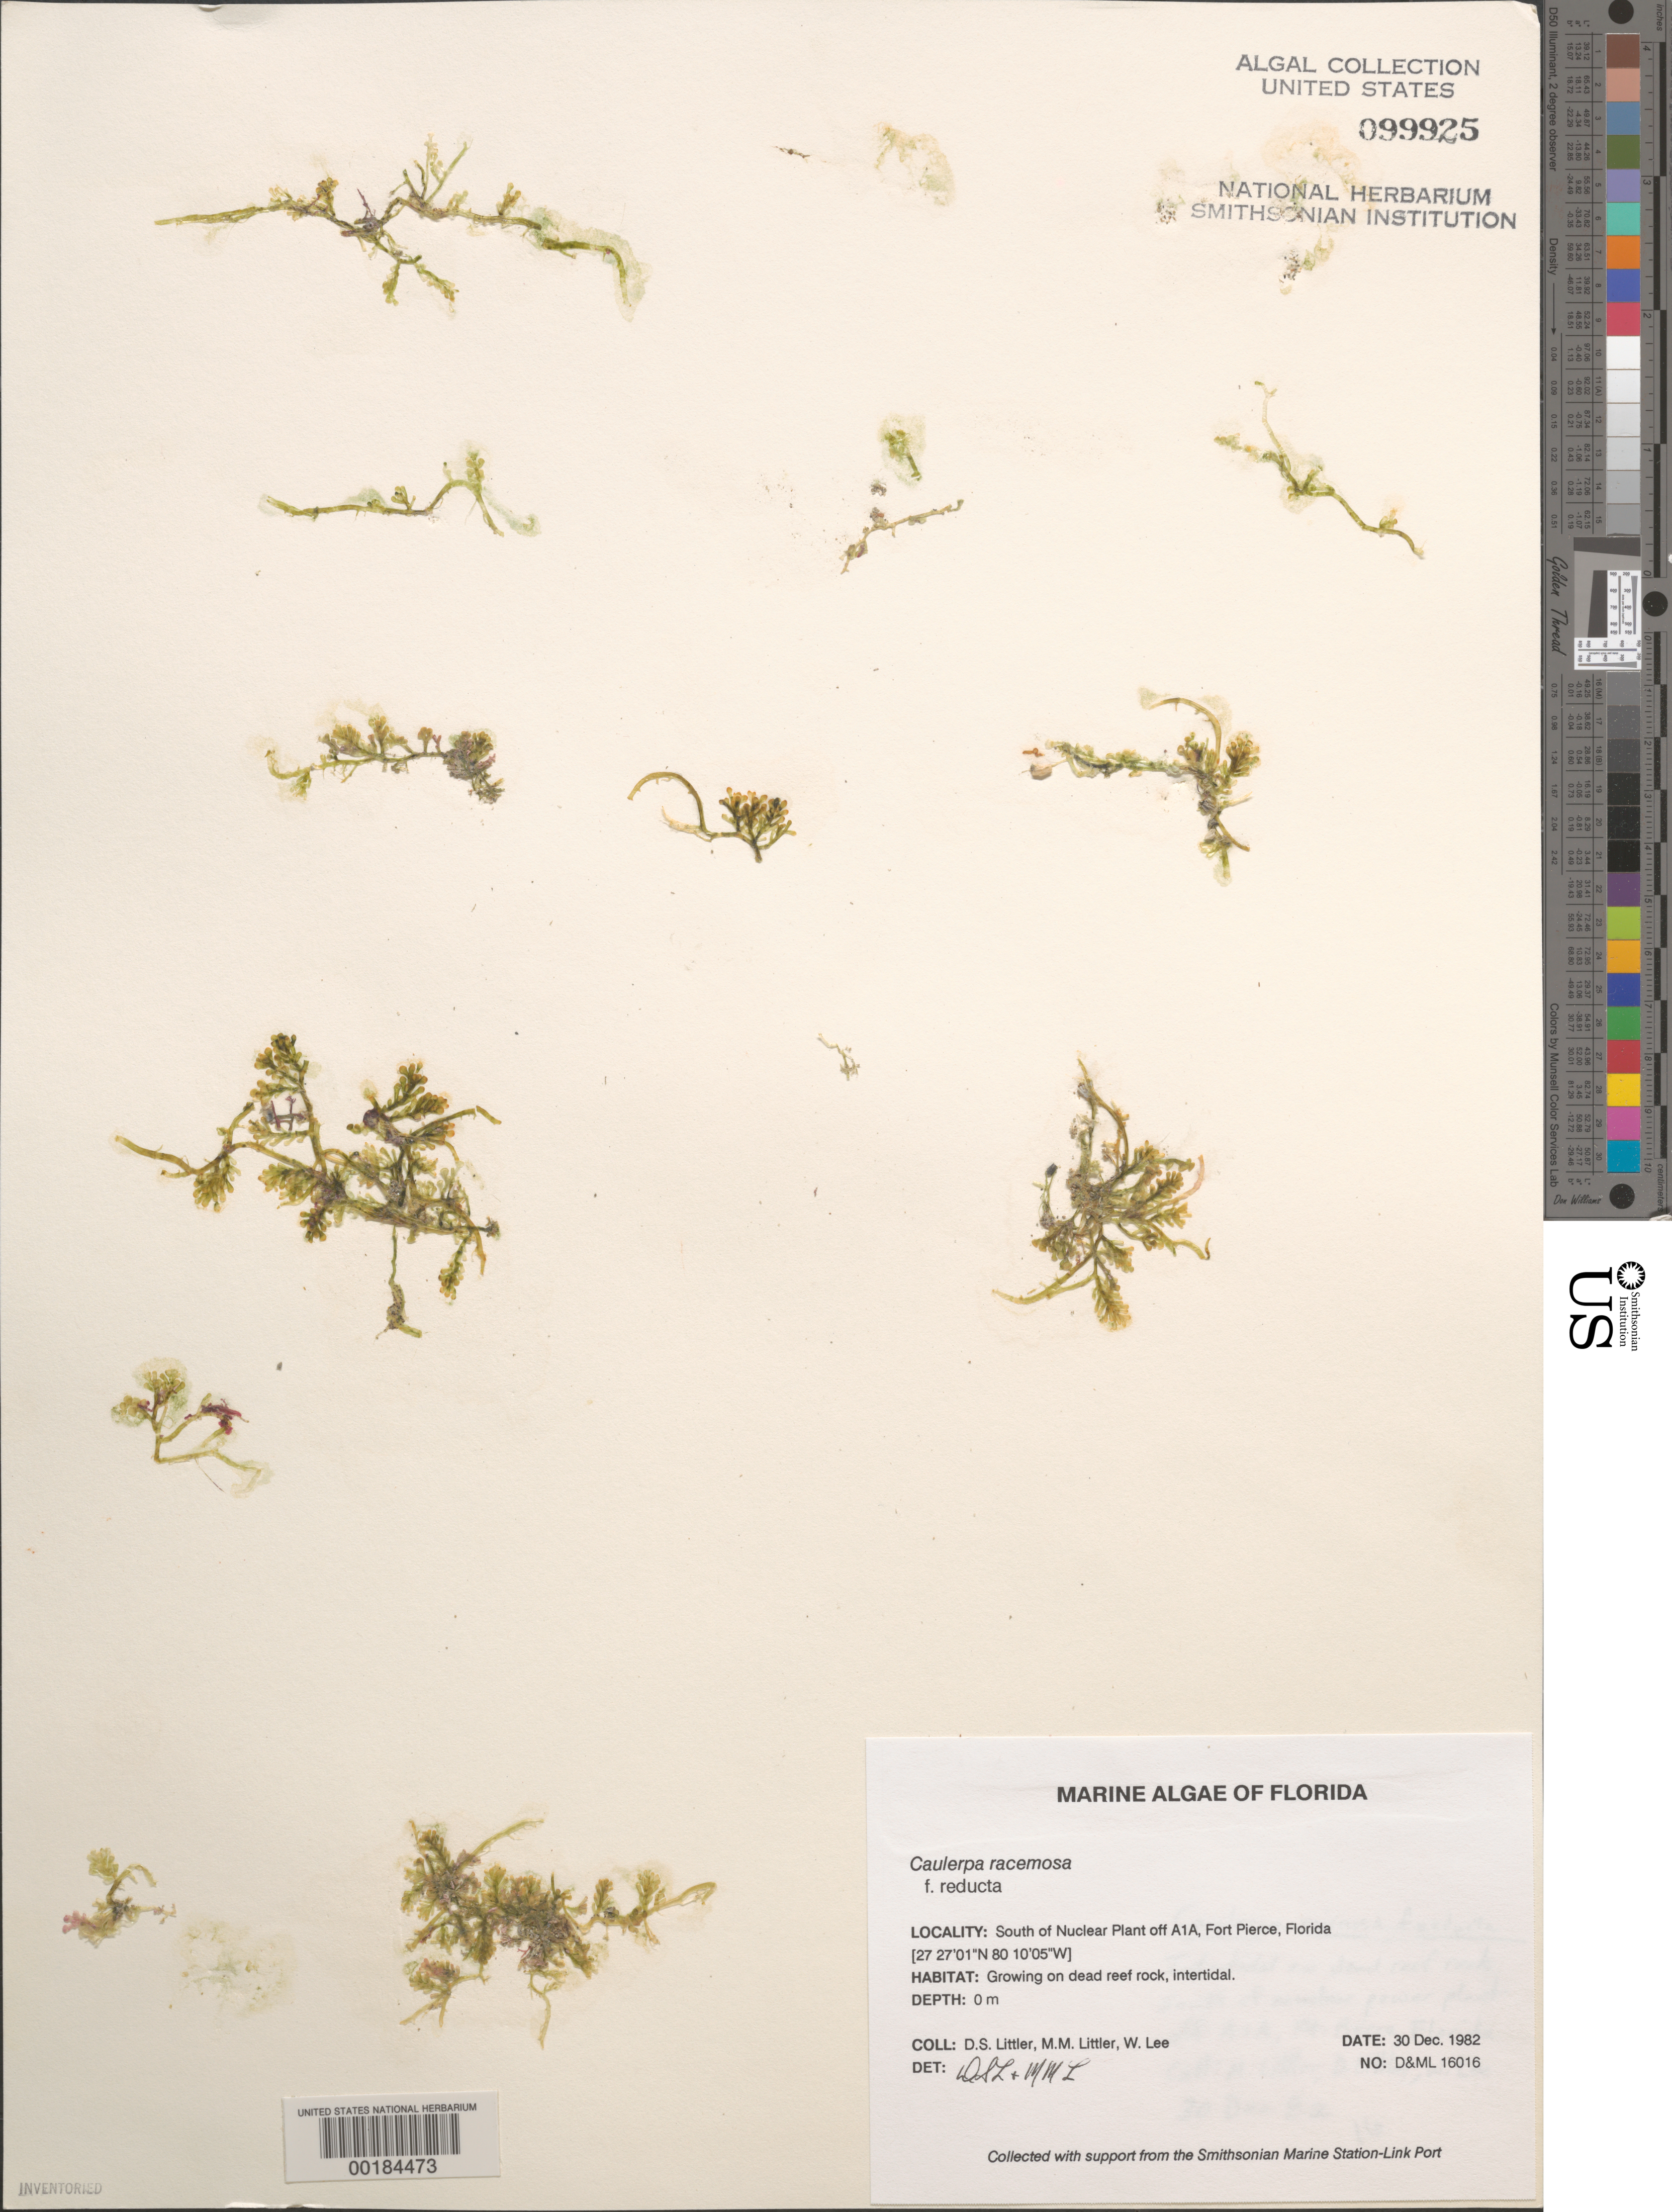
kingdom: Plantae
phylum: Chlorophyta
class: Ulvophyceae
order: Bryopsidales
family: Caulerpaceae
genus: Caulerpa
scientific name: Caulerpa racemosa f. reducta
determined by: Littler, D. S.; Littler, M. M.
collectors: D. S. Littler, M. M. Littler & W. Lee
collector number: D&ML 16016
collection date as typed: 30 Dec 1982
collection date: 1982-12-30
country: United States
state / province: Florida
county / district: Saint Lucie County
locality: Fort Pierce, south of nuclear plant off US Route A1A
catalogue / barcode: US 99925